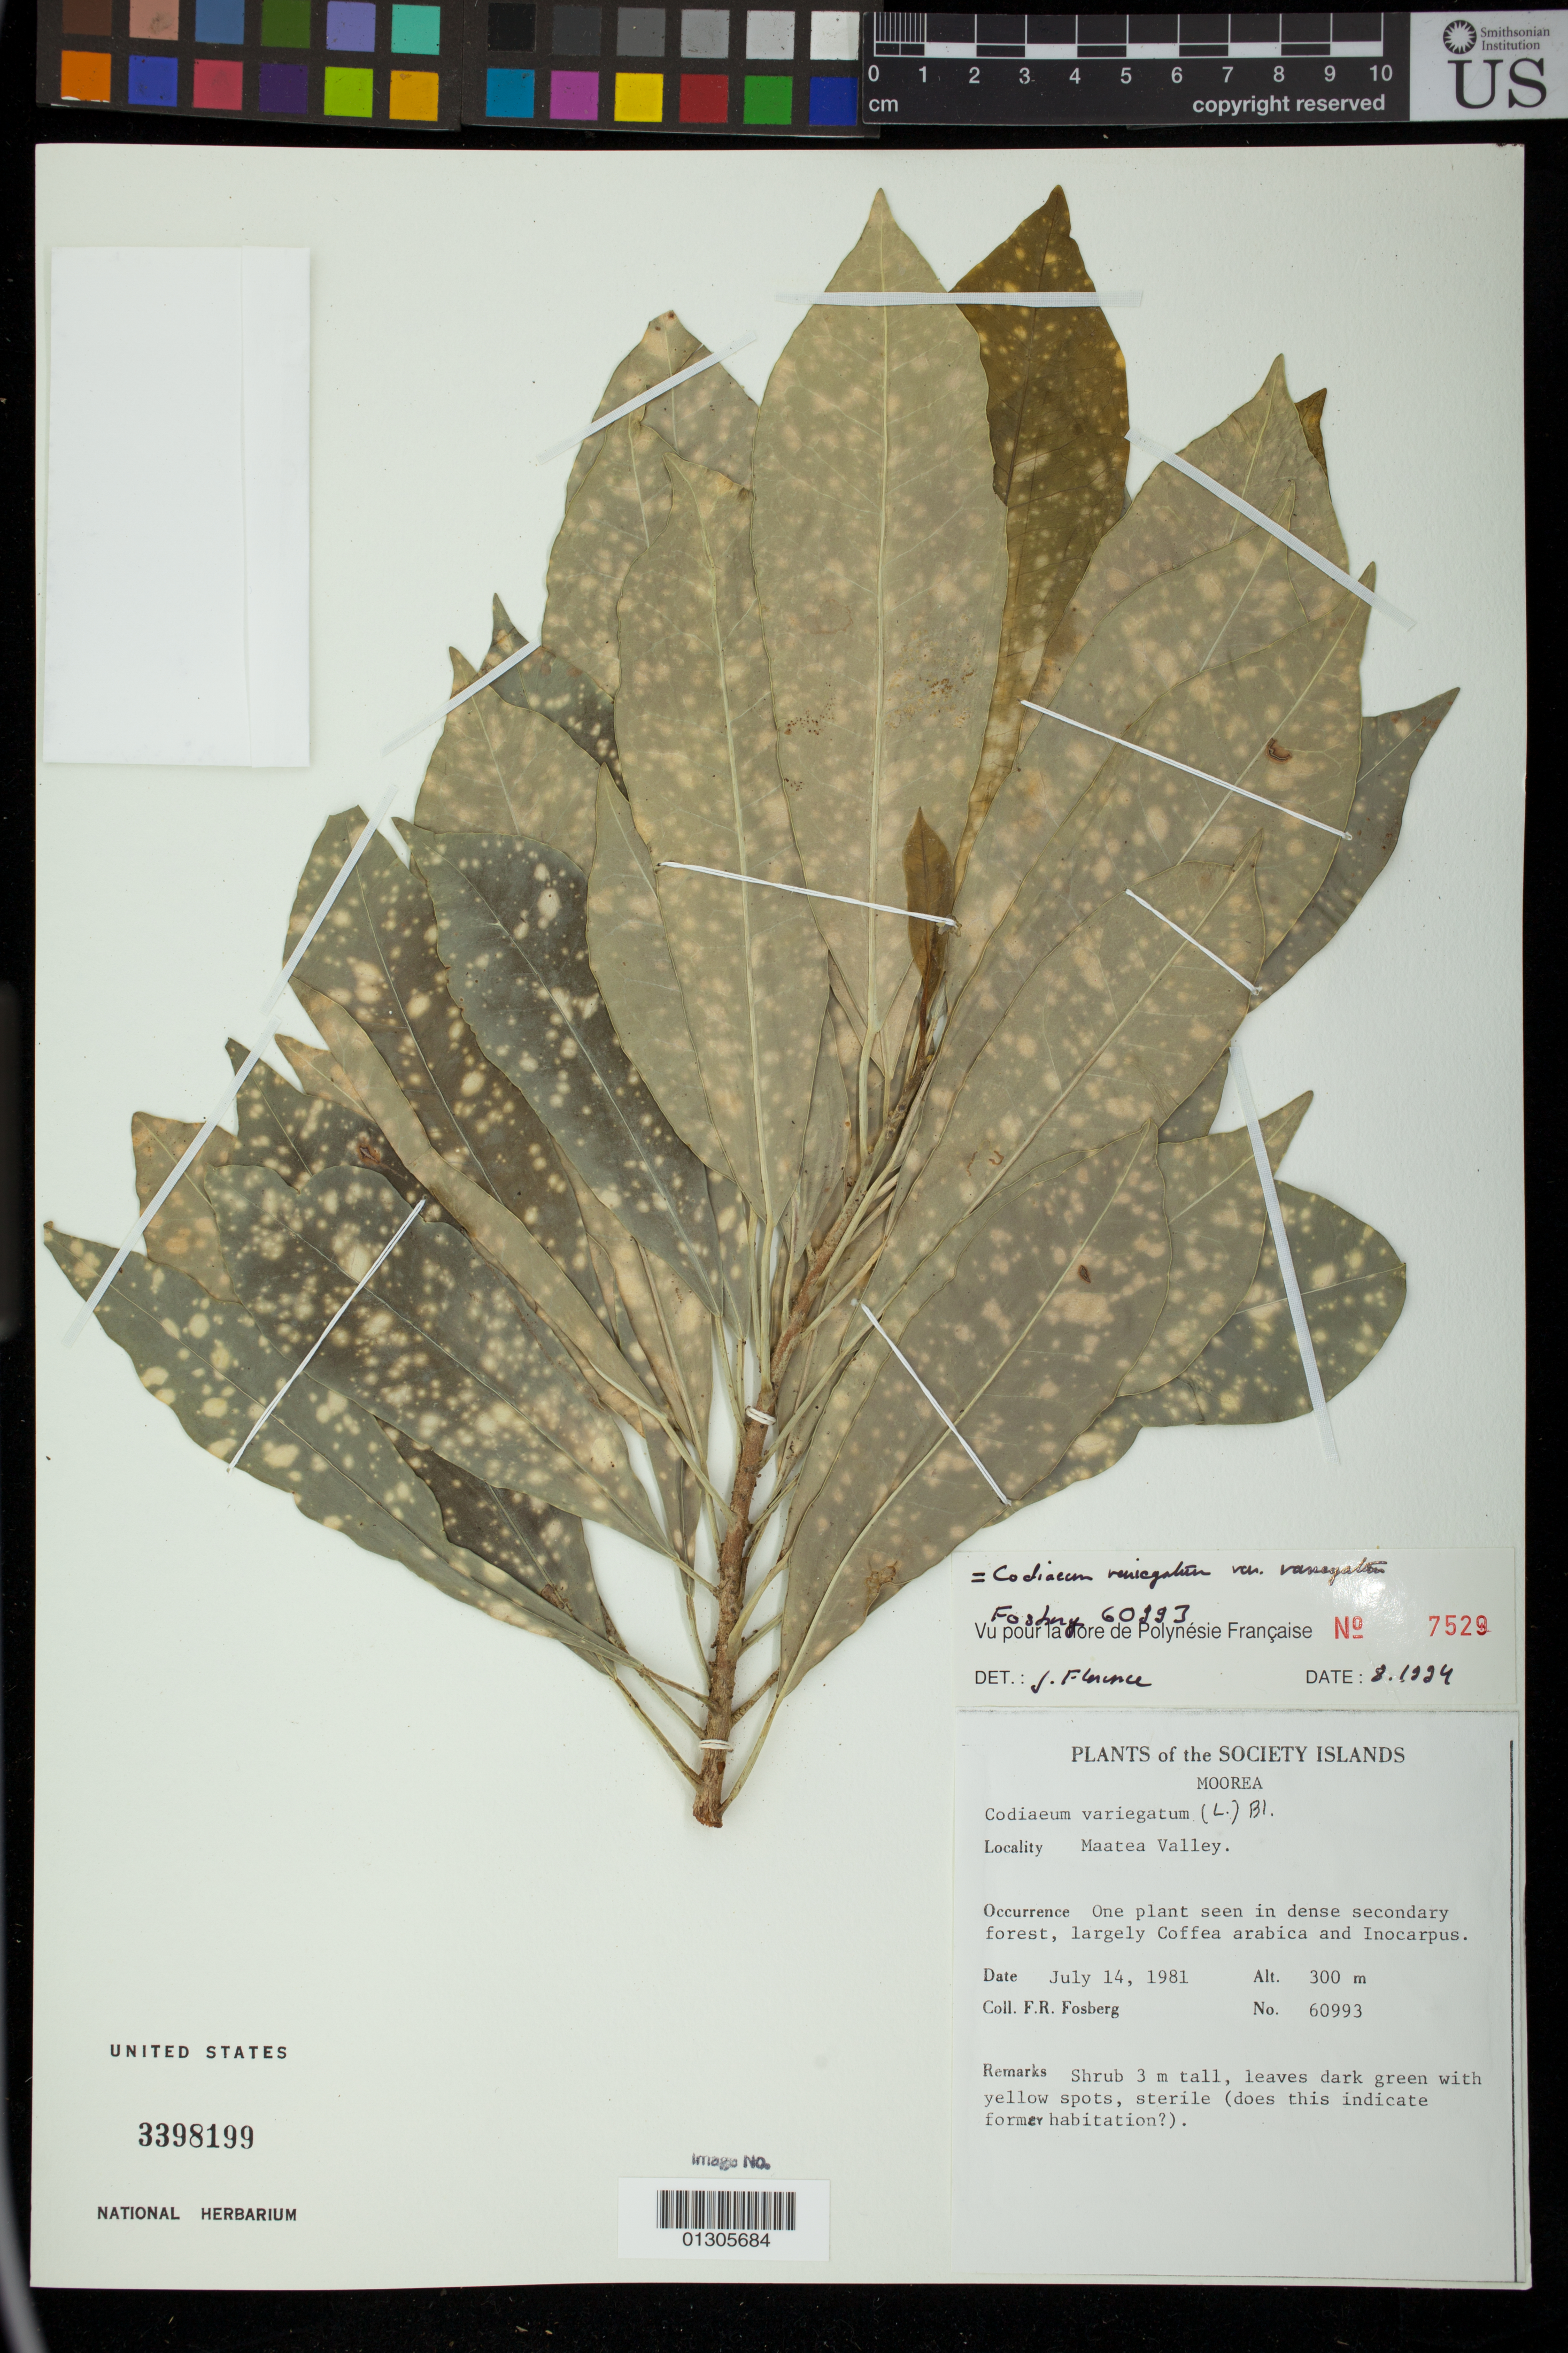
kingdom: Plantae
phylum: Tracheophyta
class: Magnoliopsida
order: Malpighiales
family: Euphorbiaceae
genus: Codiaeum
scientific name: Codiaeum variegatum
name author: (L.) Rumph. ex A. Juss.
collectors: F. R. Fosberg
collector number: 60993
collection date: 1981-07-14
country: French Polynesia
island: Moorea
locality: Society Islands, Moorea, Maatea Valley.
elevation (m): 300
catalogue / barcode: US 3398199